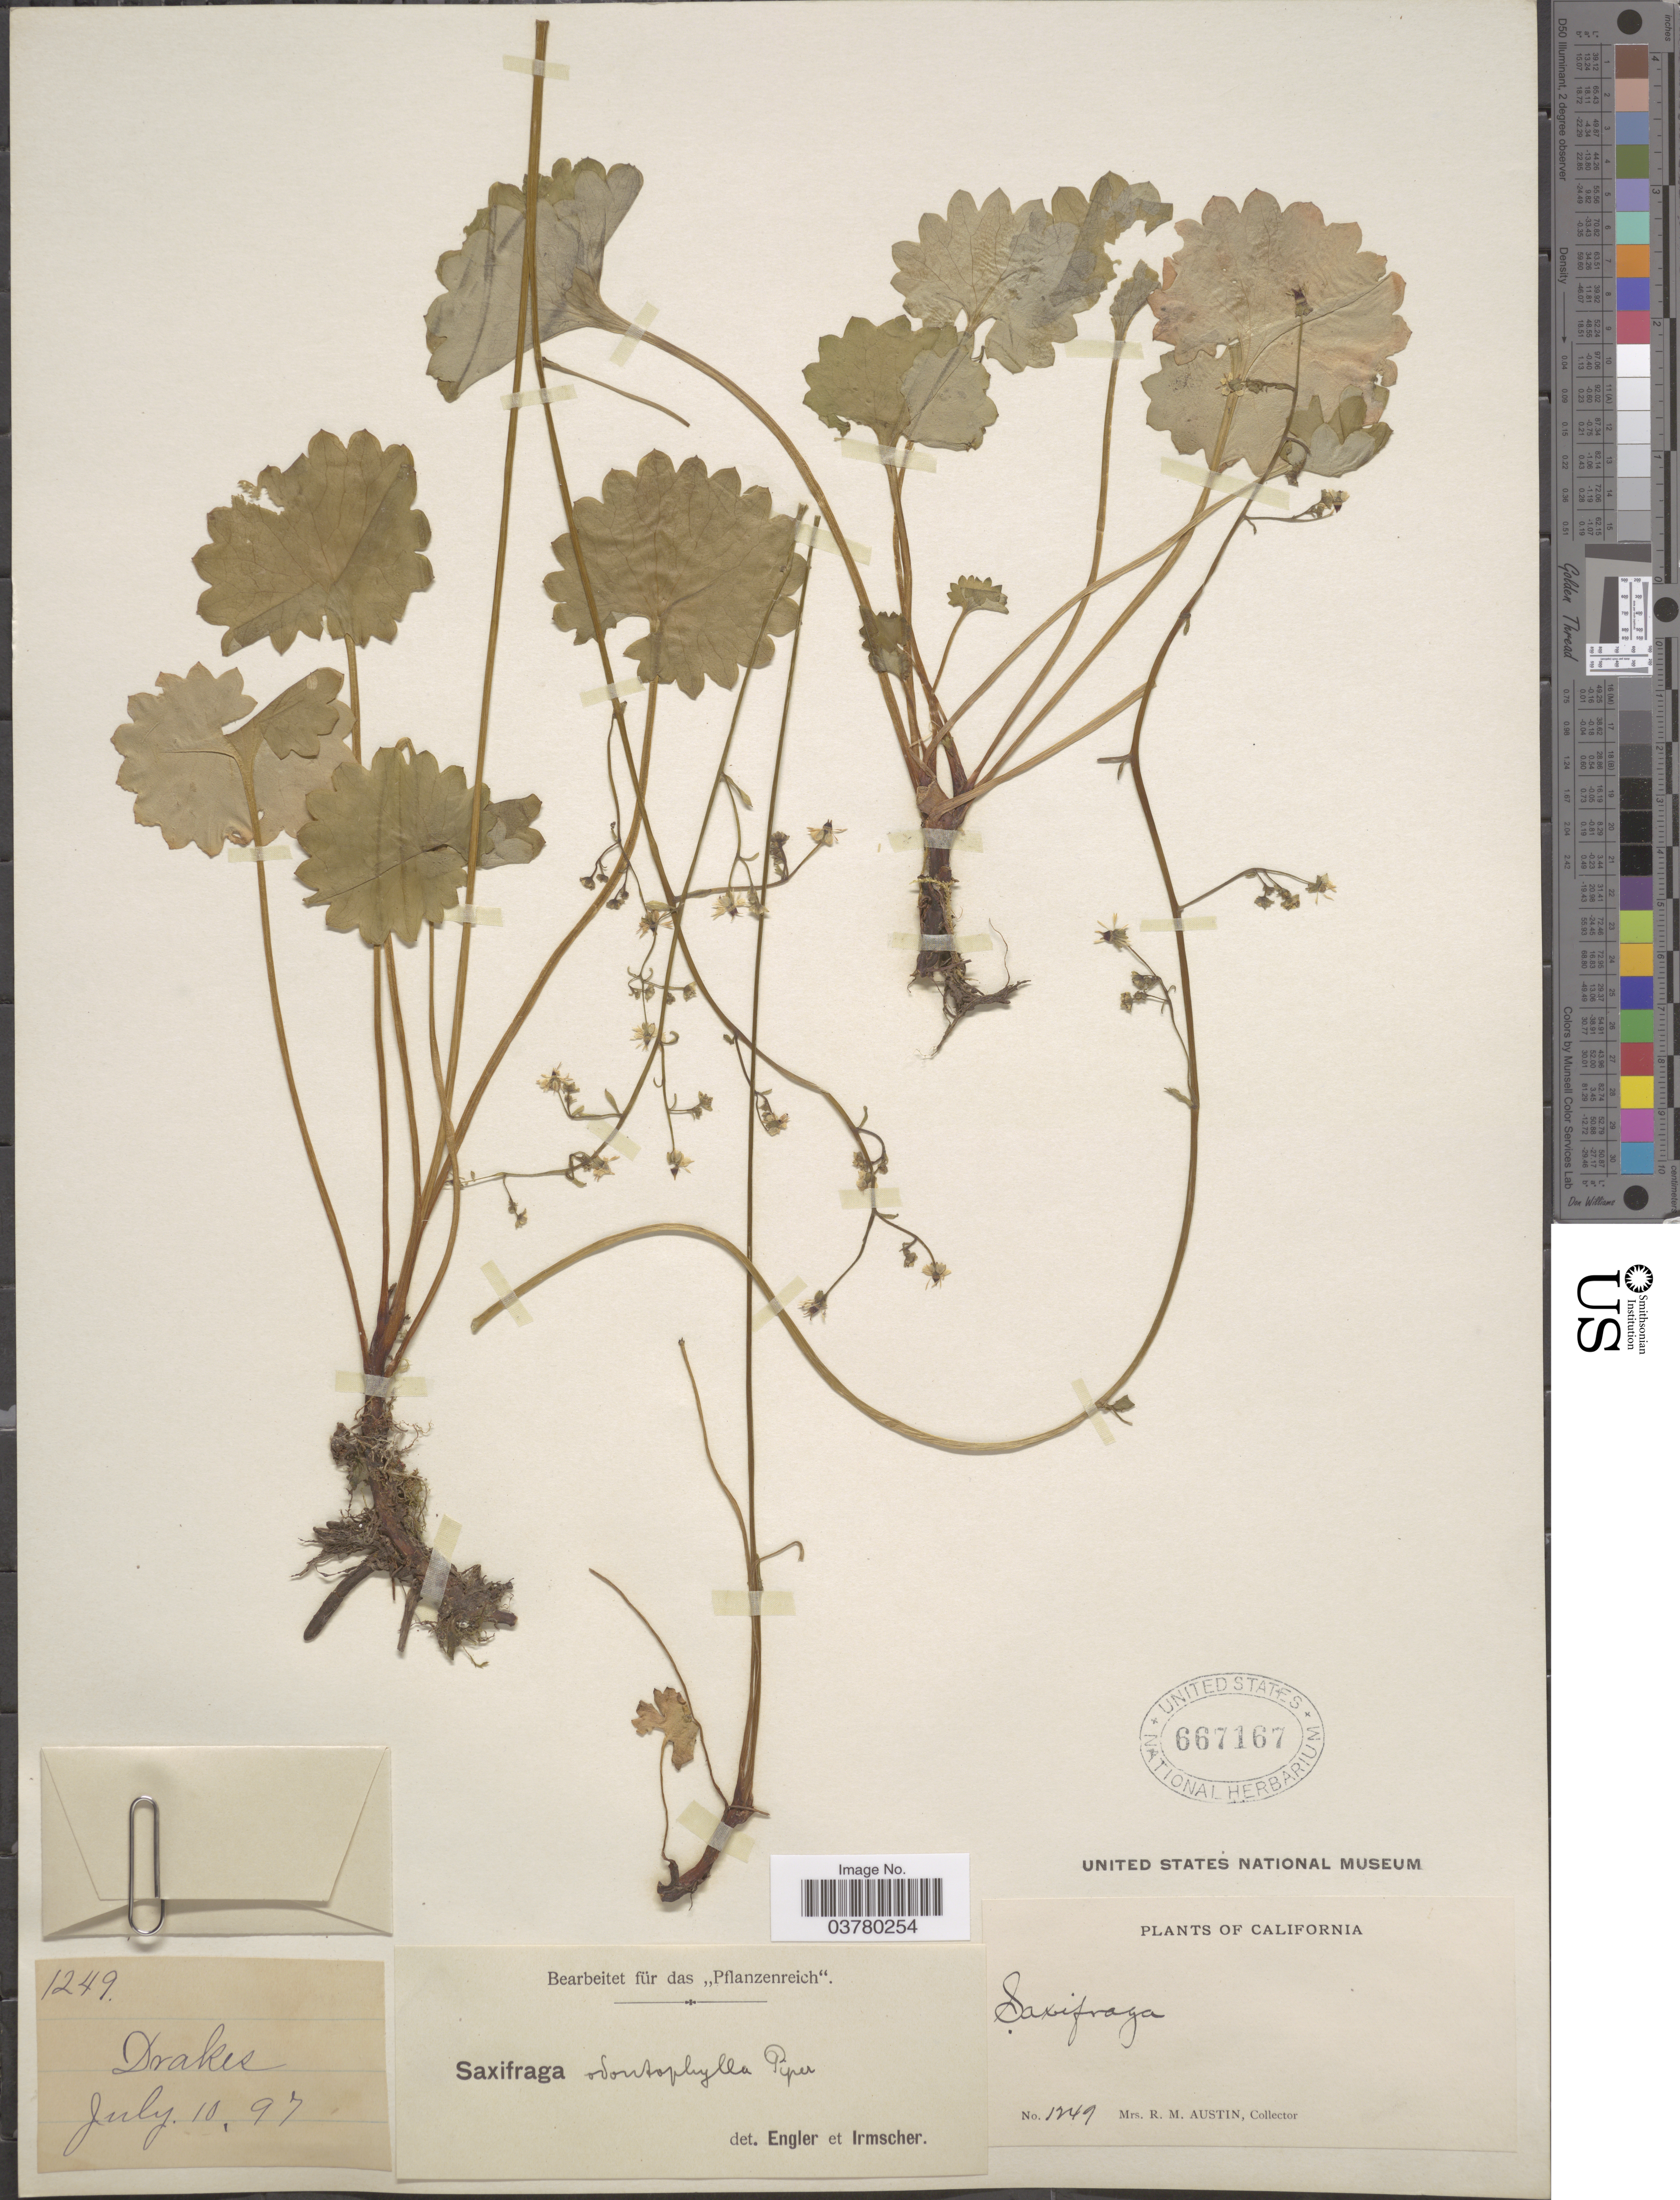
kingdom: Plantae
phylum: Tracheophyta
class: Magnoliopsida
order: Saxifragales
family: Saxifragaceae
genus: Micranthes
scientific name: Micranthes odontoloma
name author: (Piper) A. Heller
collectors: R. Austin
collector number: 1249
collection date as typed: Transcribed d/m/y: 10/7/97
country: United States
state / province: California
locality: Drakes.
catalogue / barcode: US 667167